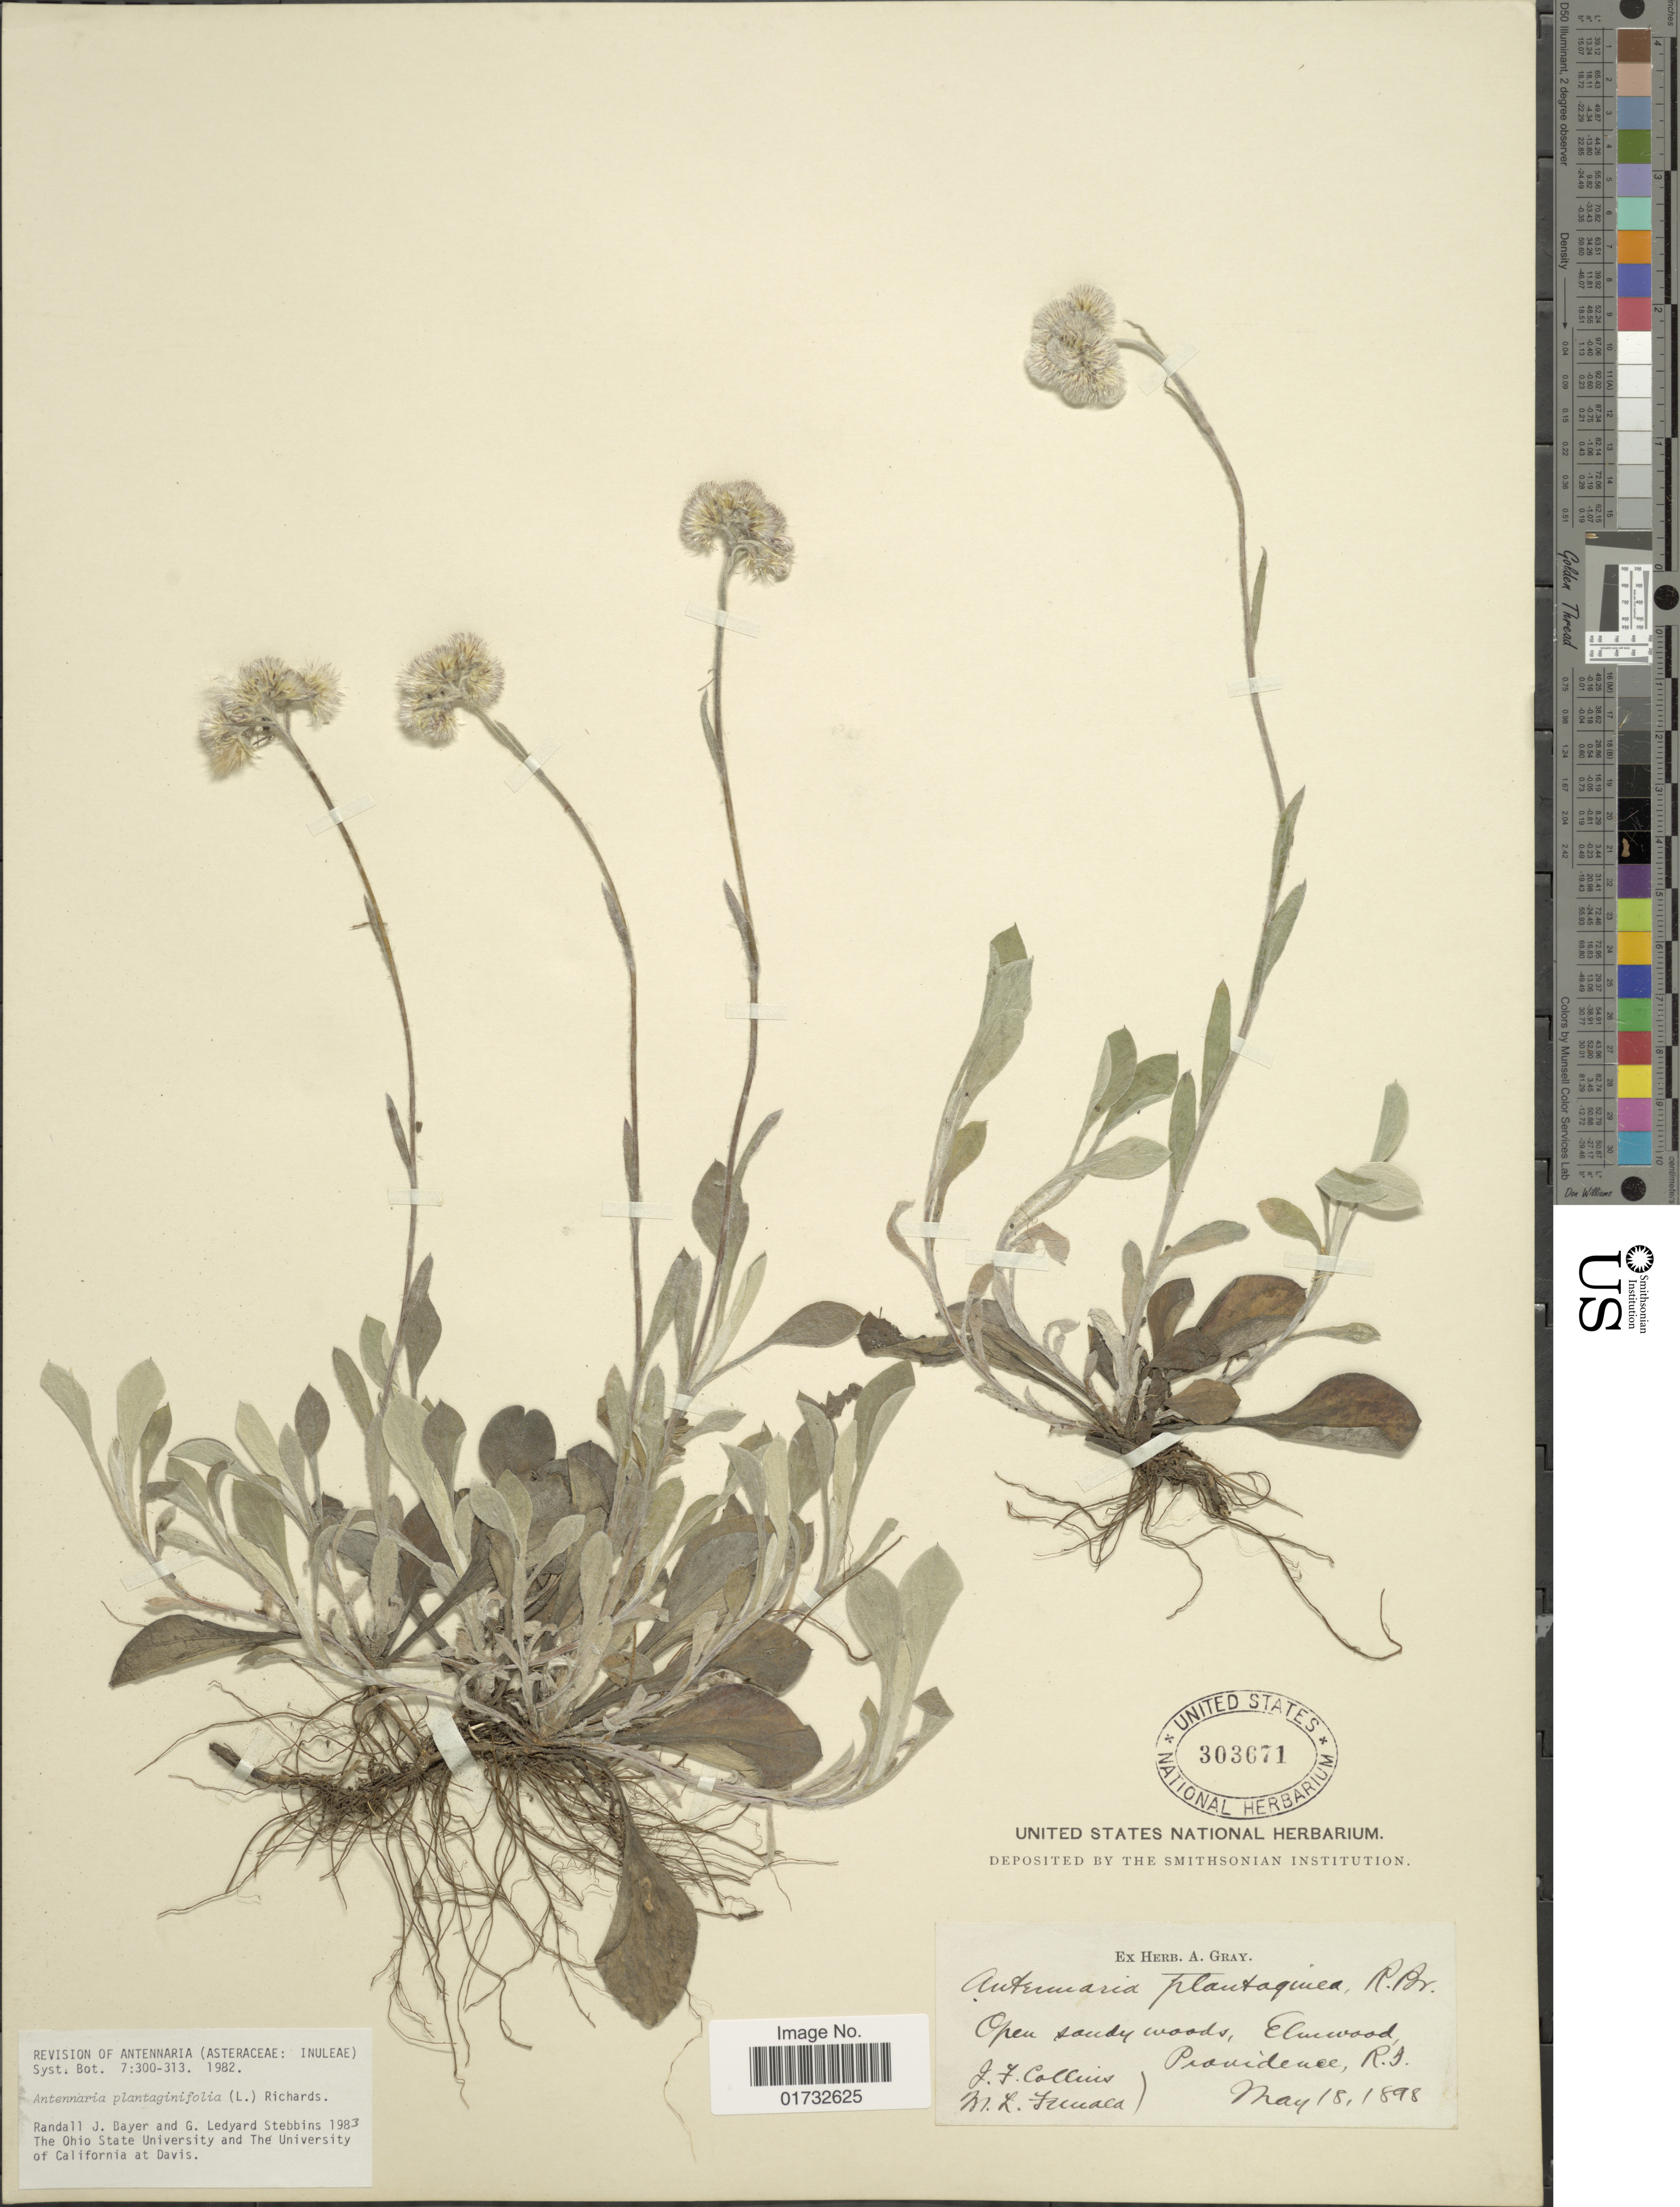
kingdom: Plantae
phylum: Tracheophyta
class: Magnoliopsida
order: Asterales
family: Asteraceae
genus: Antennaria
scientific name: Antennaria plantaginifolia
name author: (L.) Richardson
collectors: J. Collins & M. L. Fernald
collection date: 1898-05-18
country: United States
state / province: Rhode Island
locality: Elmwood, Providence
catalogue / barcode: US 303671